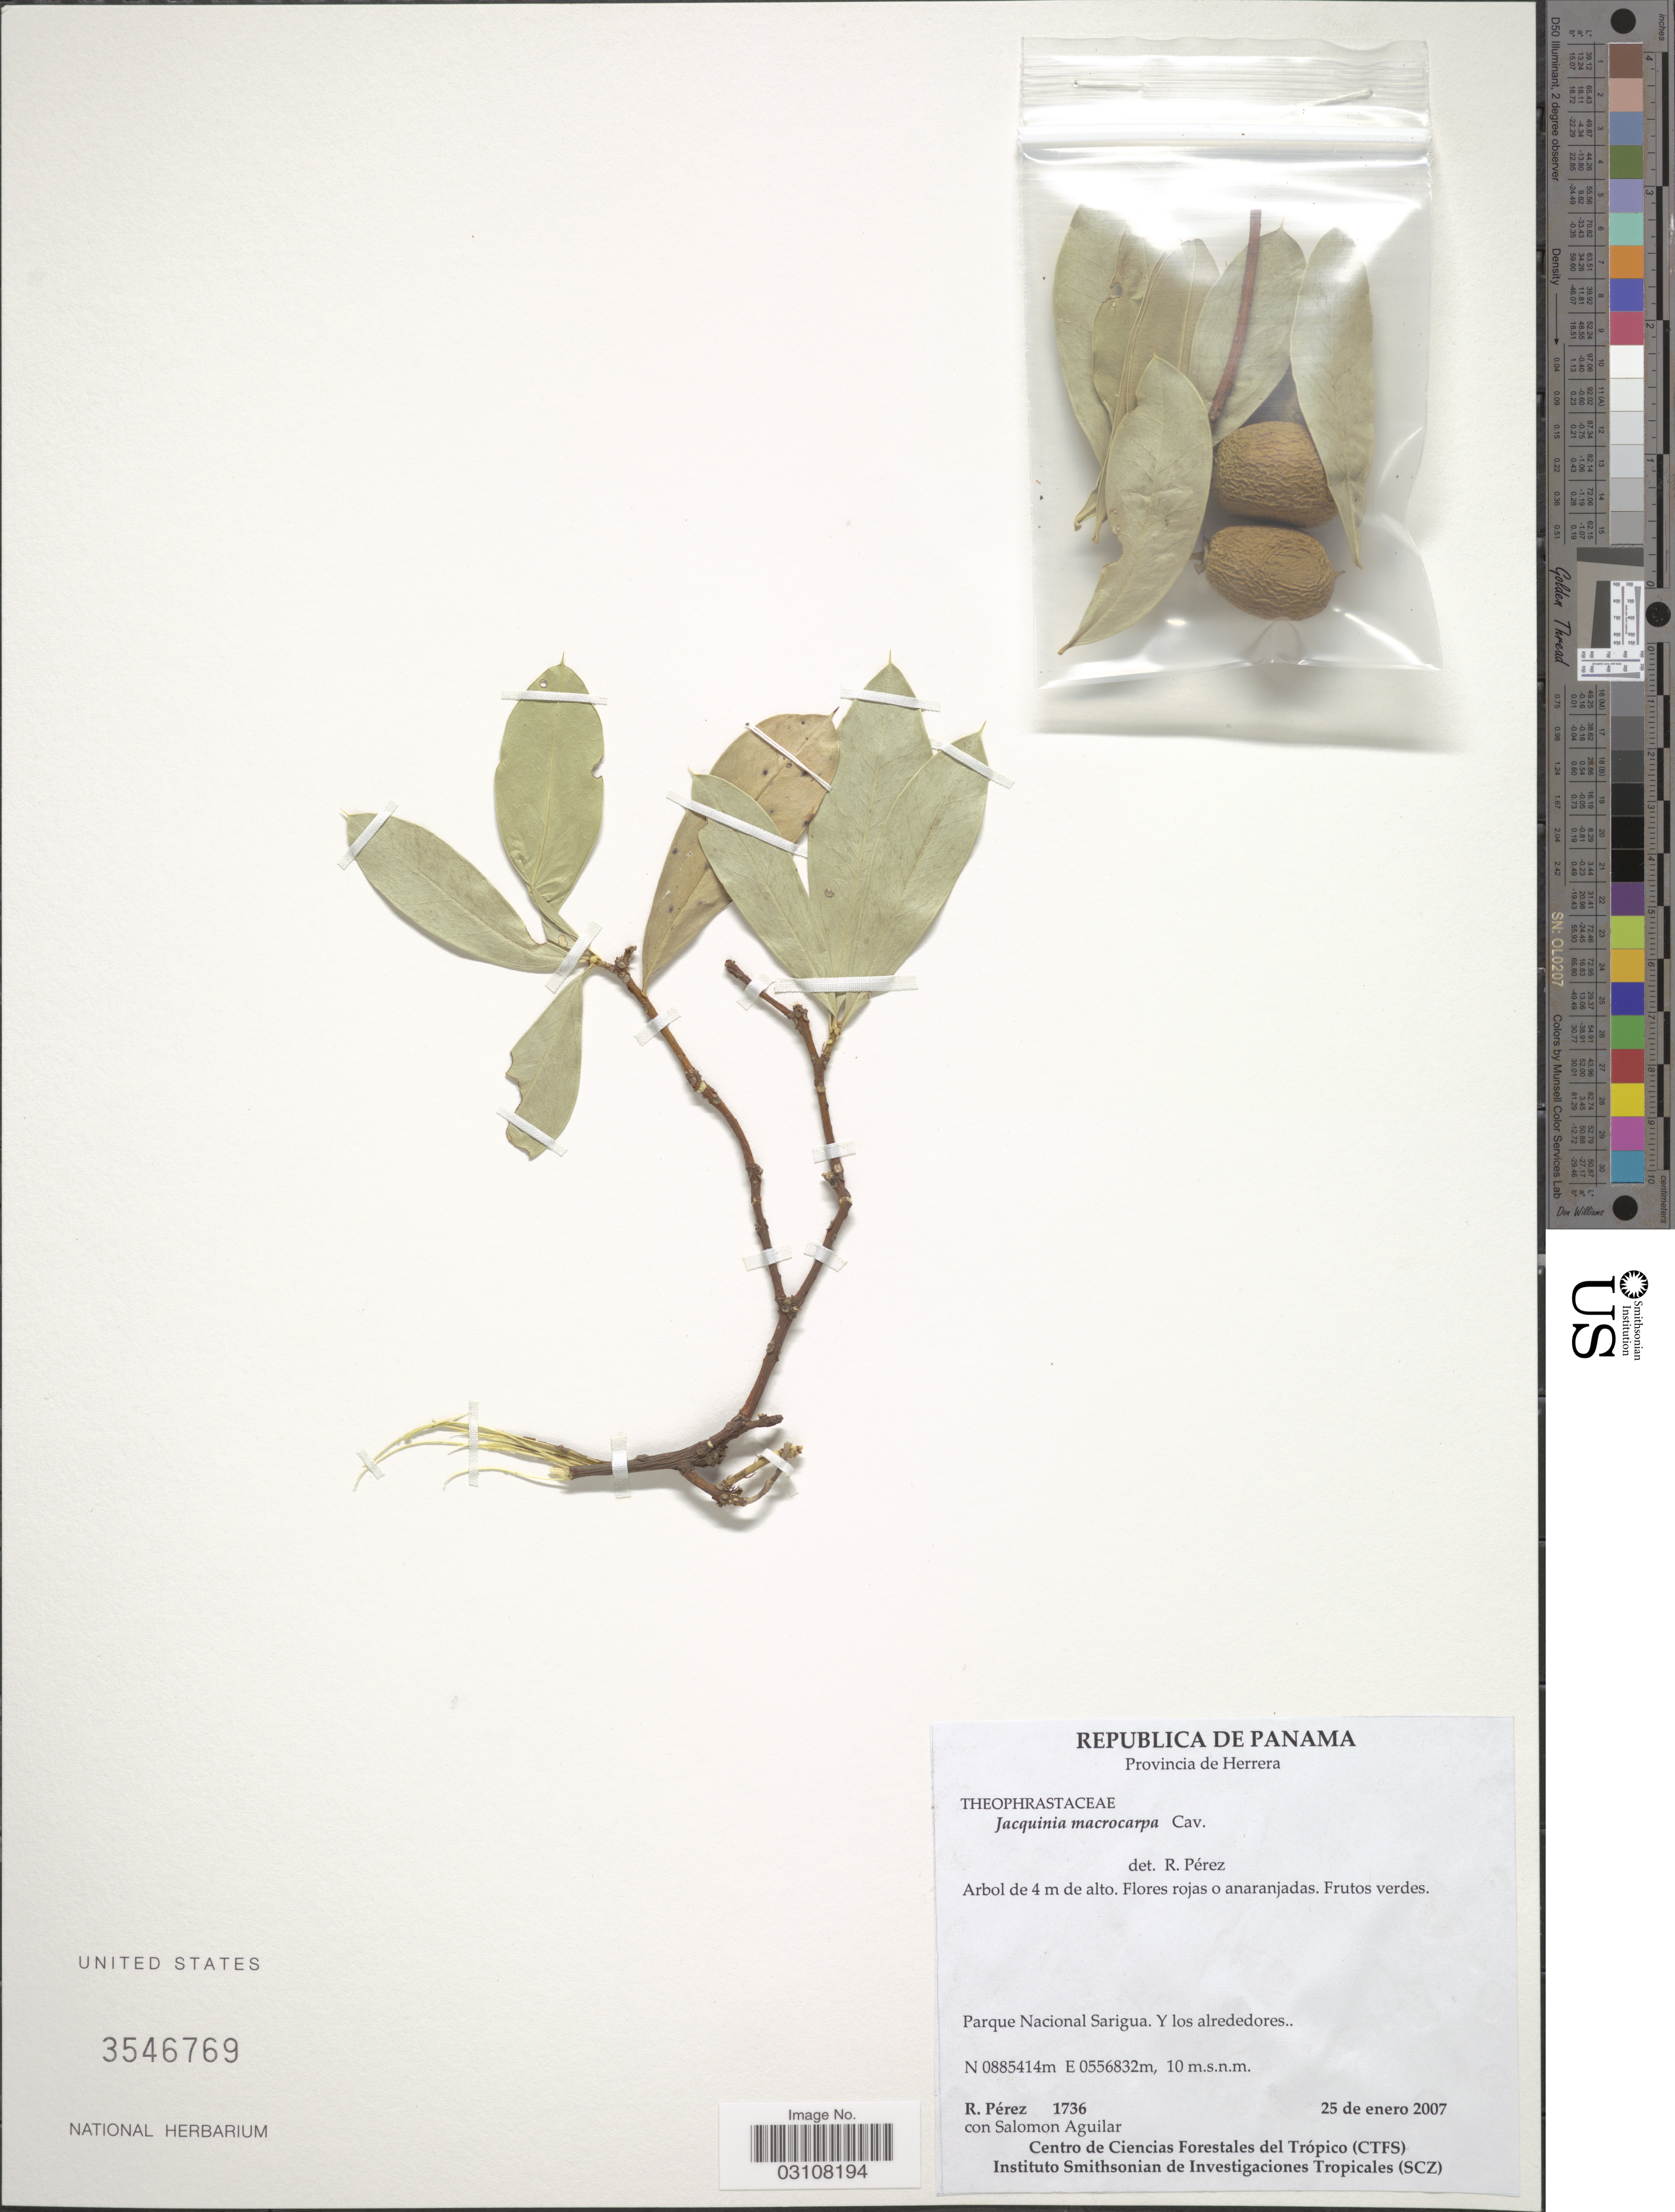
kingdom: Plantae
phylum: Tracheophyta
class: Magnoliopsida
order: Ericales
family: Primulaceae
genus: Jacquinia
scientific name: Jacquinia macrocarpa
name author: Cav.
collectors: R. Perez & S. Aguilar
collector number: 1736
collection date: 2007-01-25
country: Panama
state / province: Herrera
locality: Parque Nacional Sarigua. Y los alrededores.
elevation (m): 10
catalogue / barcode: US 3546769